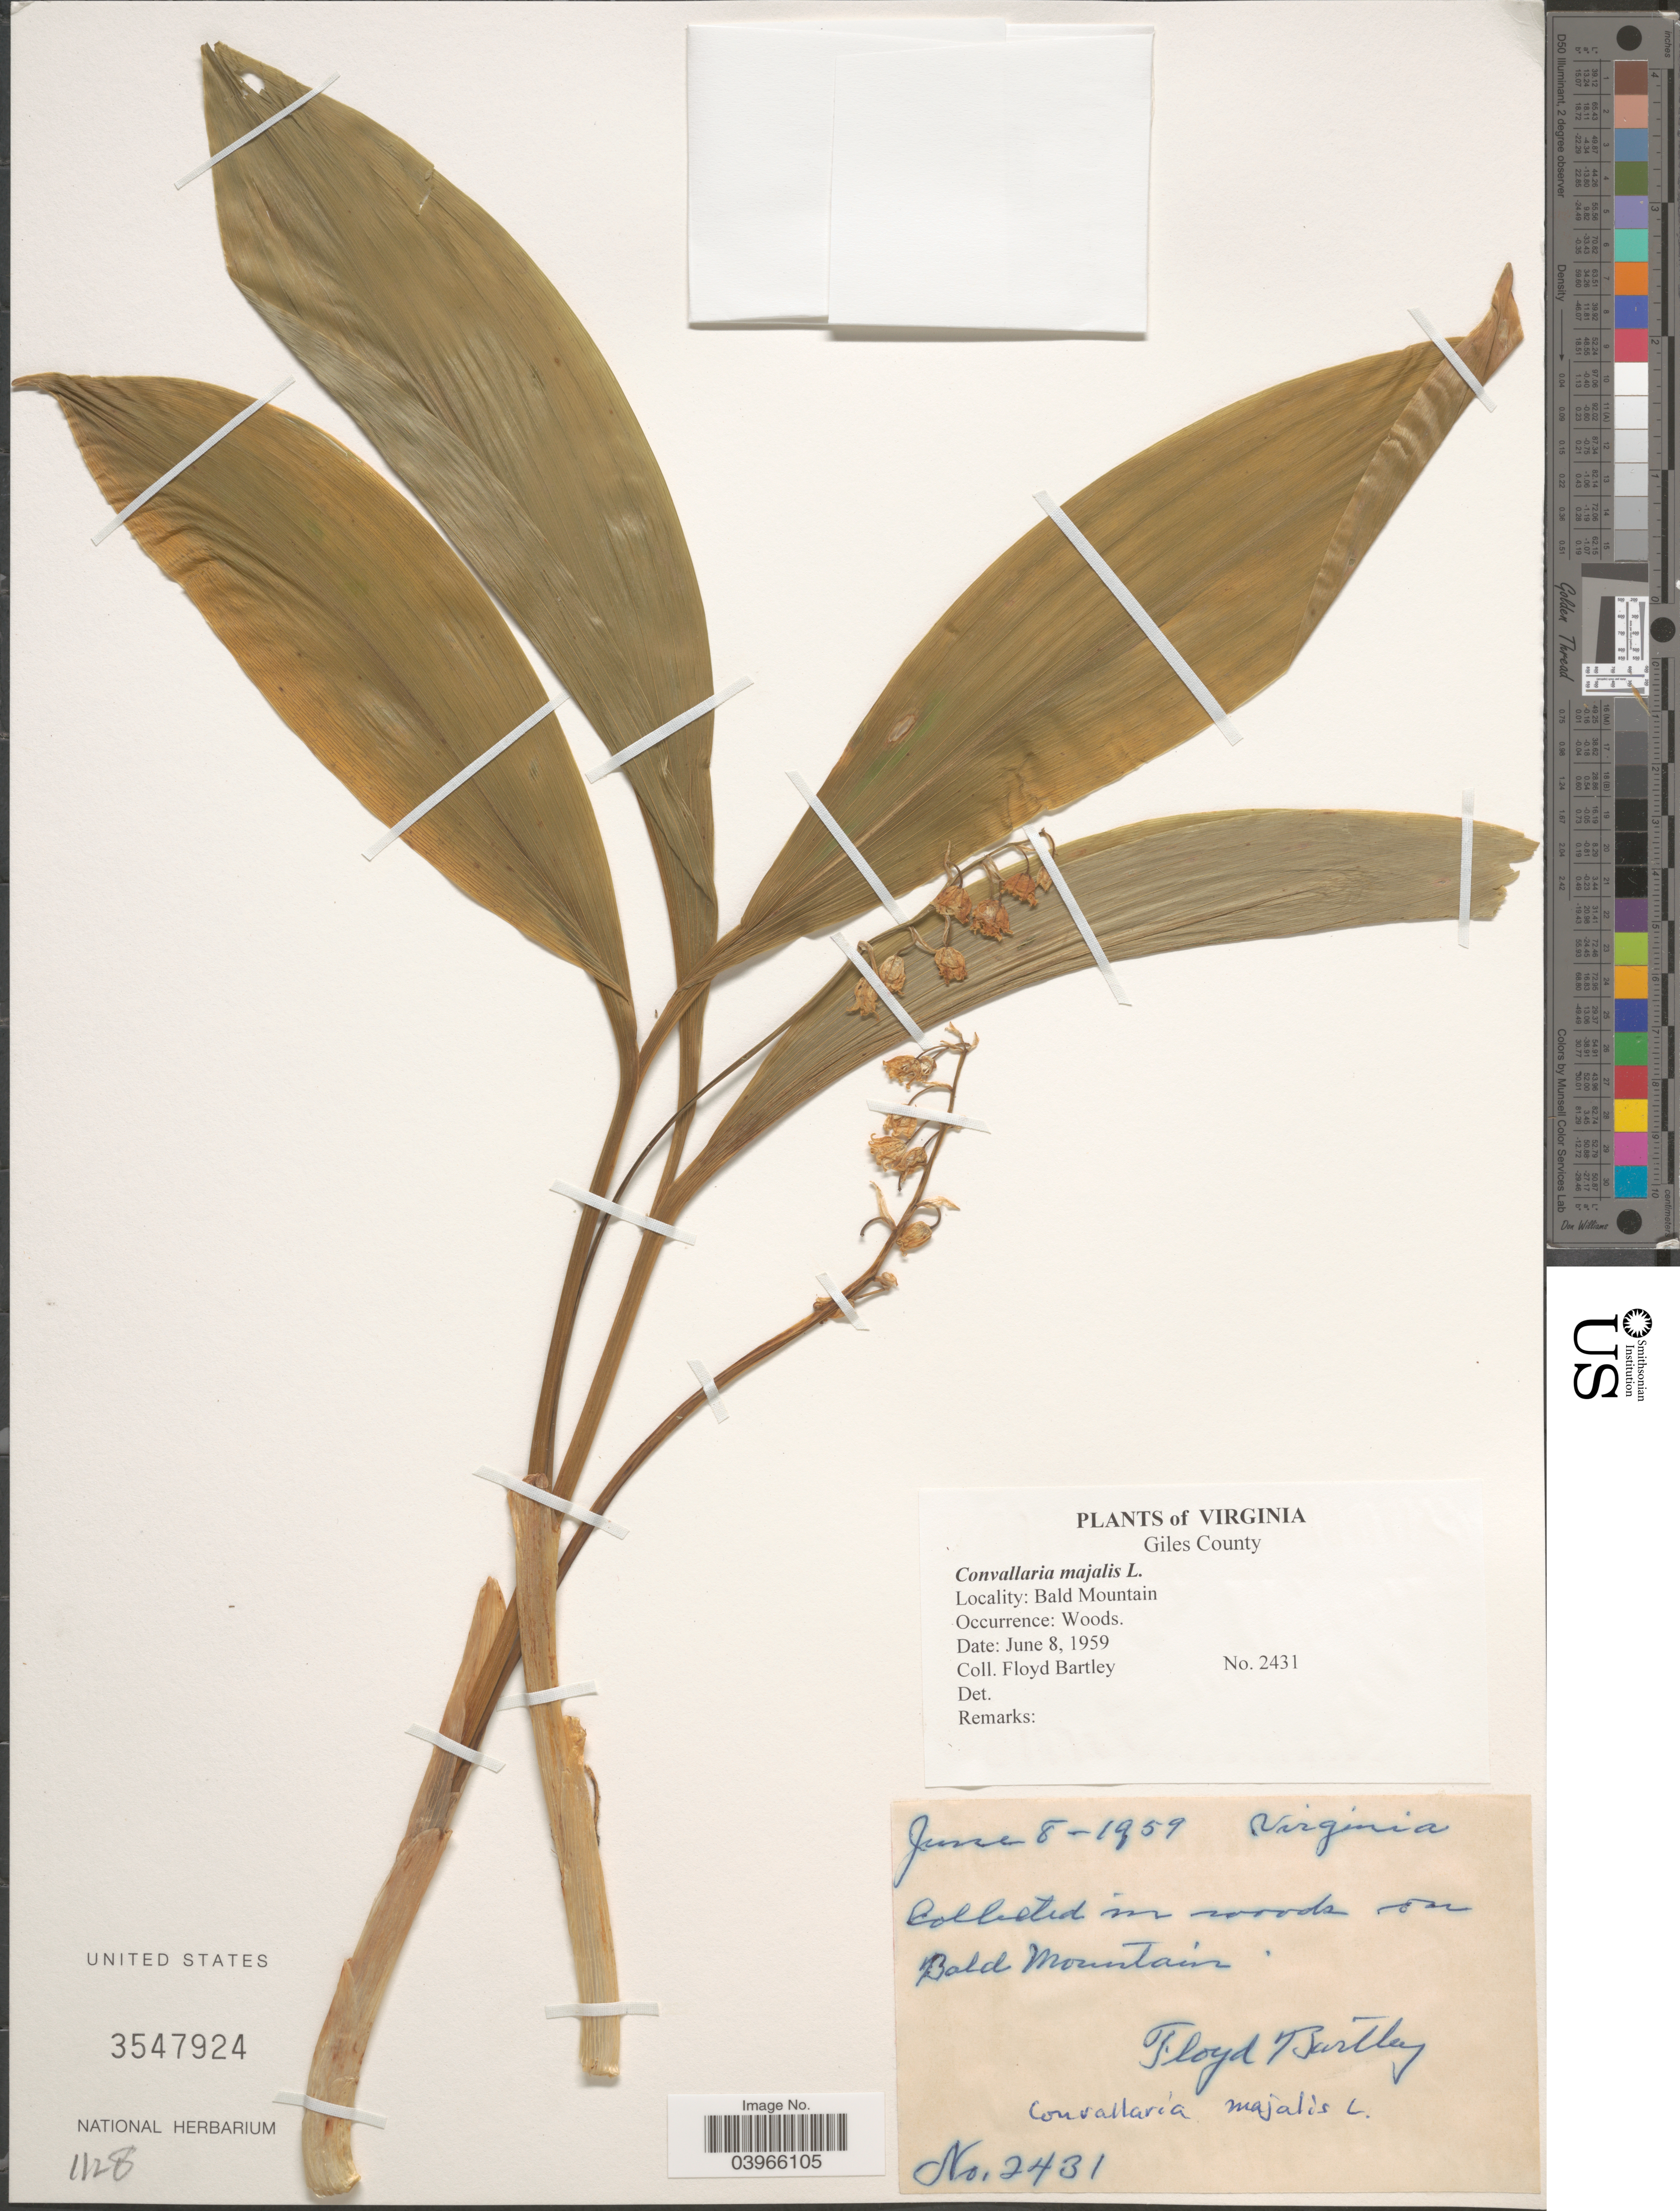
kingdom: Plantae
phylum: Tracheophyta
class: Liliopsida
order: Asparagales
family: Asparagaceae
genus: Convallaria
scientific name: Convallaria majalis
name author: L.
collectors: F. Bartley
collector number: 2431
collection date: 1959-06-08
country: United States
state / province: Virginia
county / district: Giles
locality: On Bald Mountain.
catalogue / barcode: US 3547924